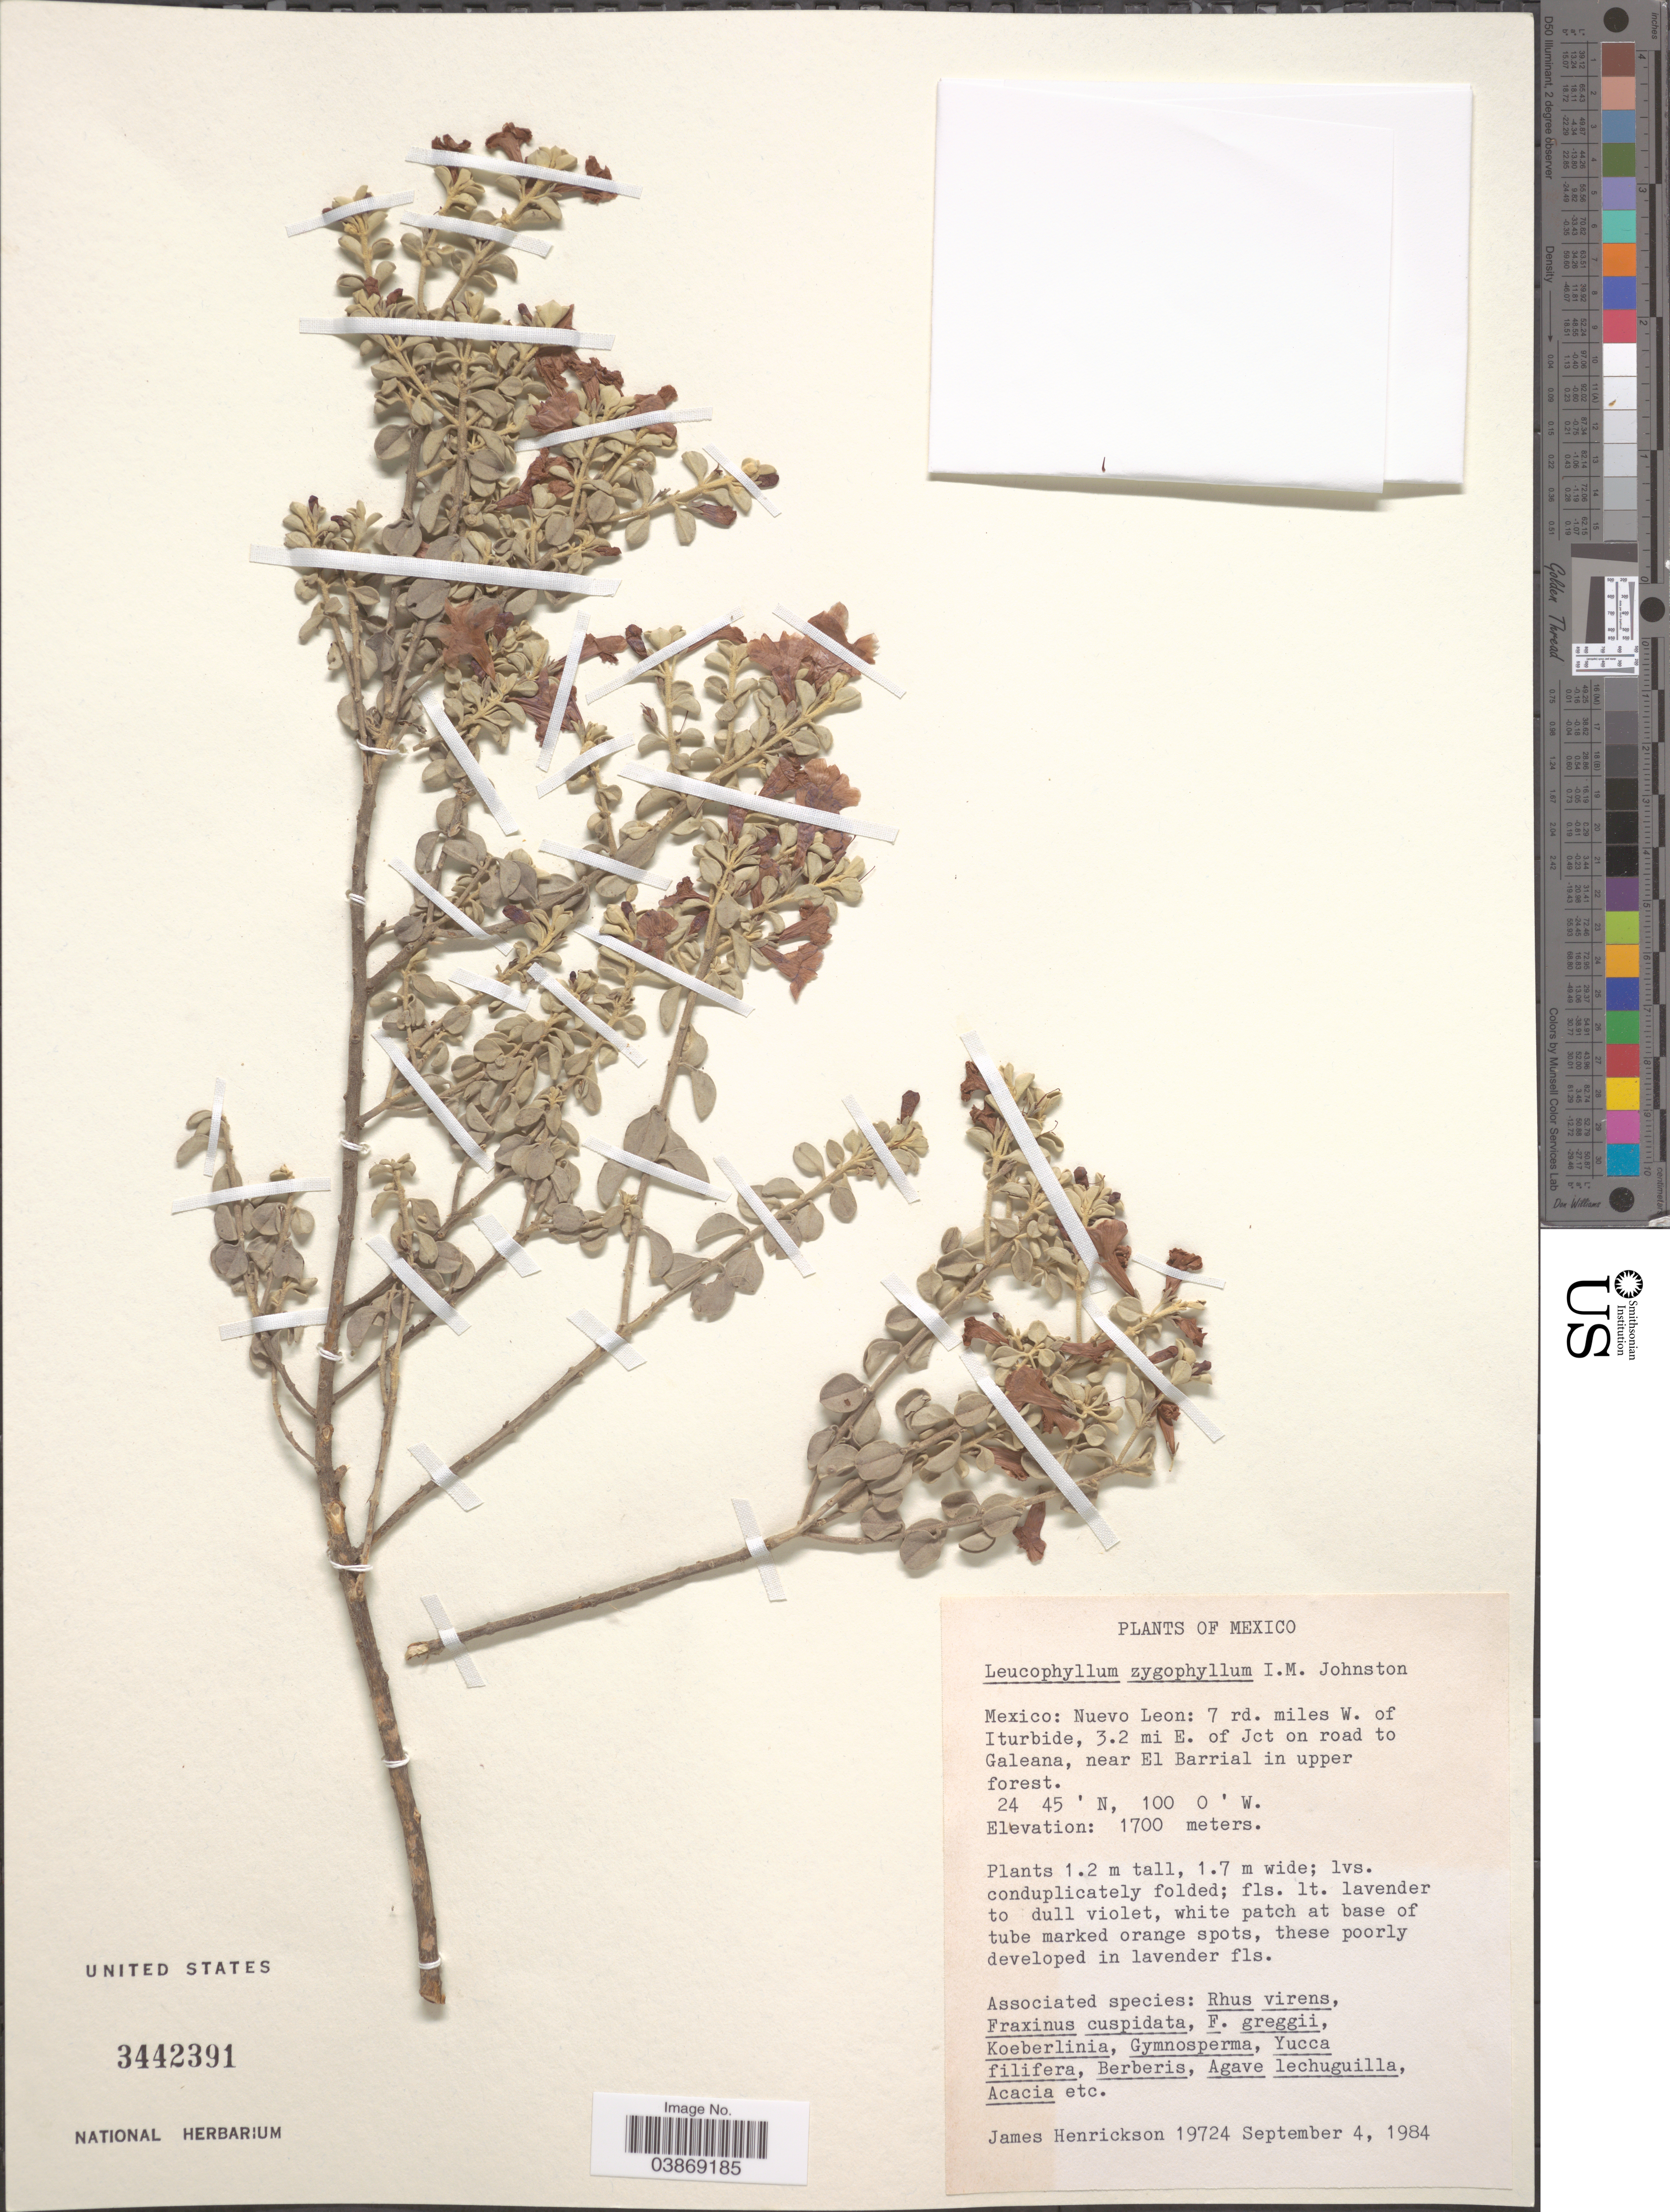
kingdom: Plantae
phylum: Tracheophyta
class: Magnoliopsida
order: Lamiales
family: Scrophulariaceae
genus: Leucophyllum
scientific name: Leucophyllum zygophyllum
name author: I.M. Johnst.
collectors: J. Henrickson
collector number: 19724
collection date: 1984-09-04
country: Mexico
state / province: Nuevo León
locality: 7 rd. miles W. of Iturbide, 3.2 mi E. of Jct on road to Galeana, near El Barrial in upper forest.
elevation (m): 1700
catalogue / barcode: US 3442391